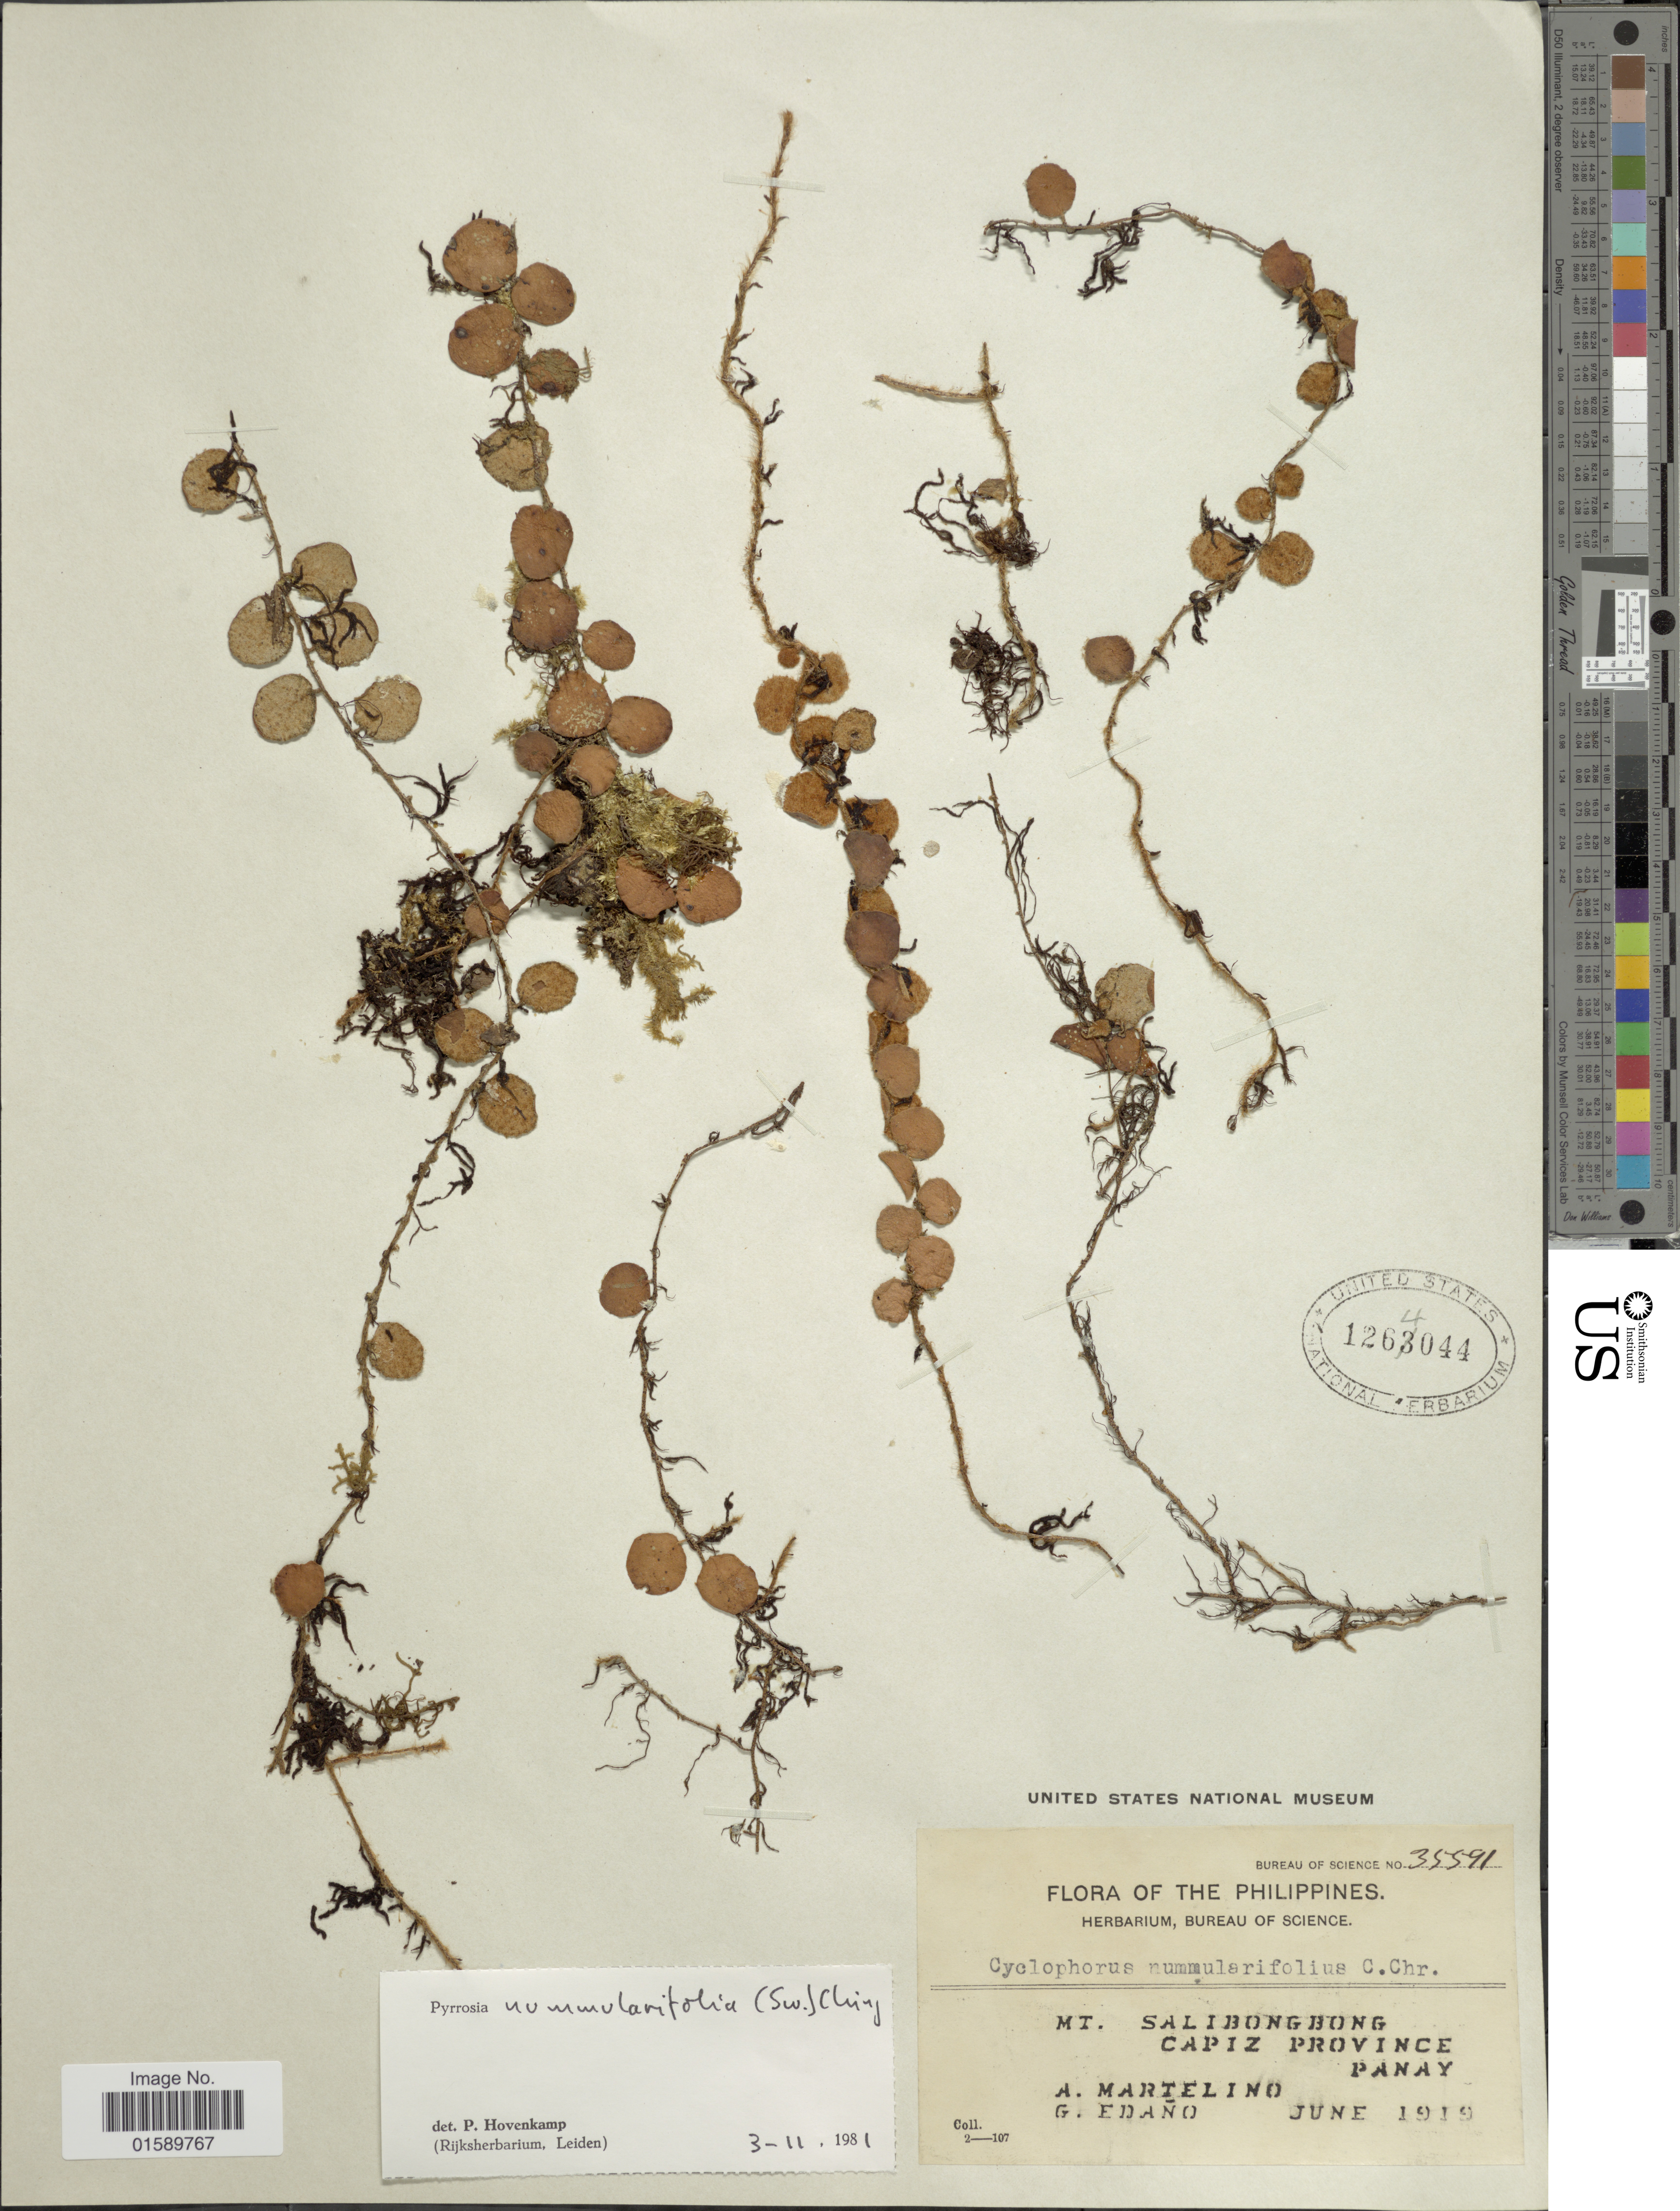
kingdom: Plantae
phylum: Tracheophyta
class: Polypodiopsida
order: Polypodiales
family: Polypodiaceae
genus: Pyrrosia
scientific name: Pyrrosia nummularifolia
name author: (Sw.) Ching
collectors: A. Martelino & G. Edaño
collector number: Bureau of science 35591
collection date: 1919-06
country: Philippines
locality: Mt. Salibongbong, Capiz Province, Panay.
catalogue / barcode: US 1264044